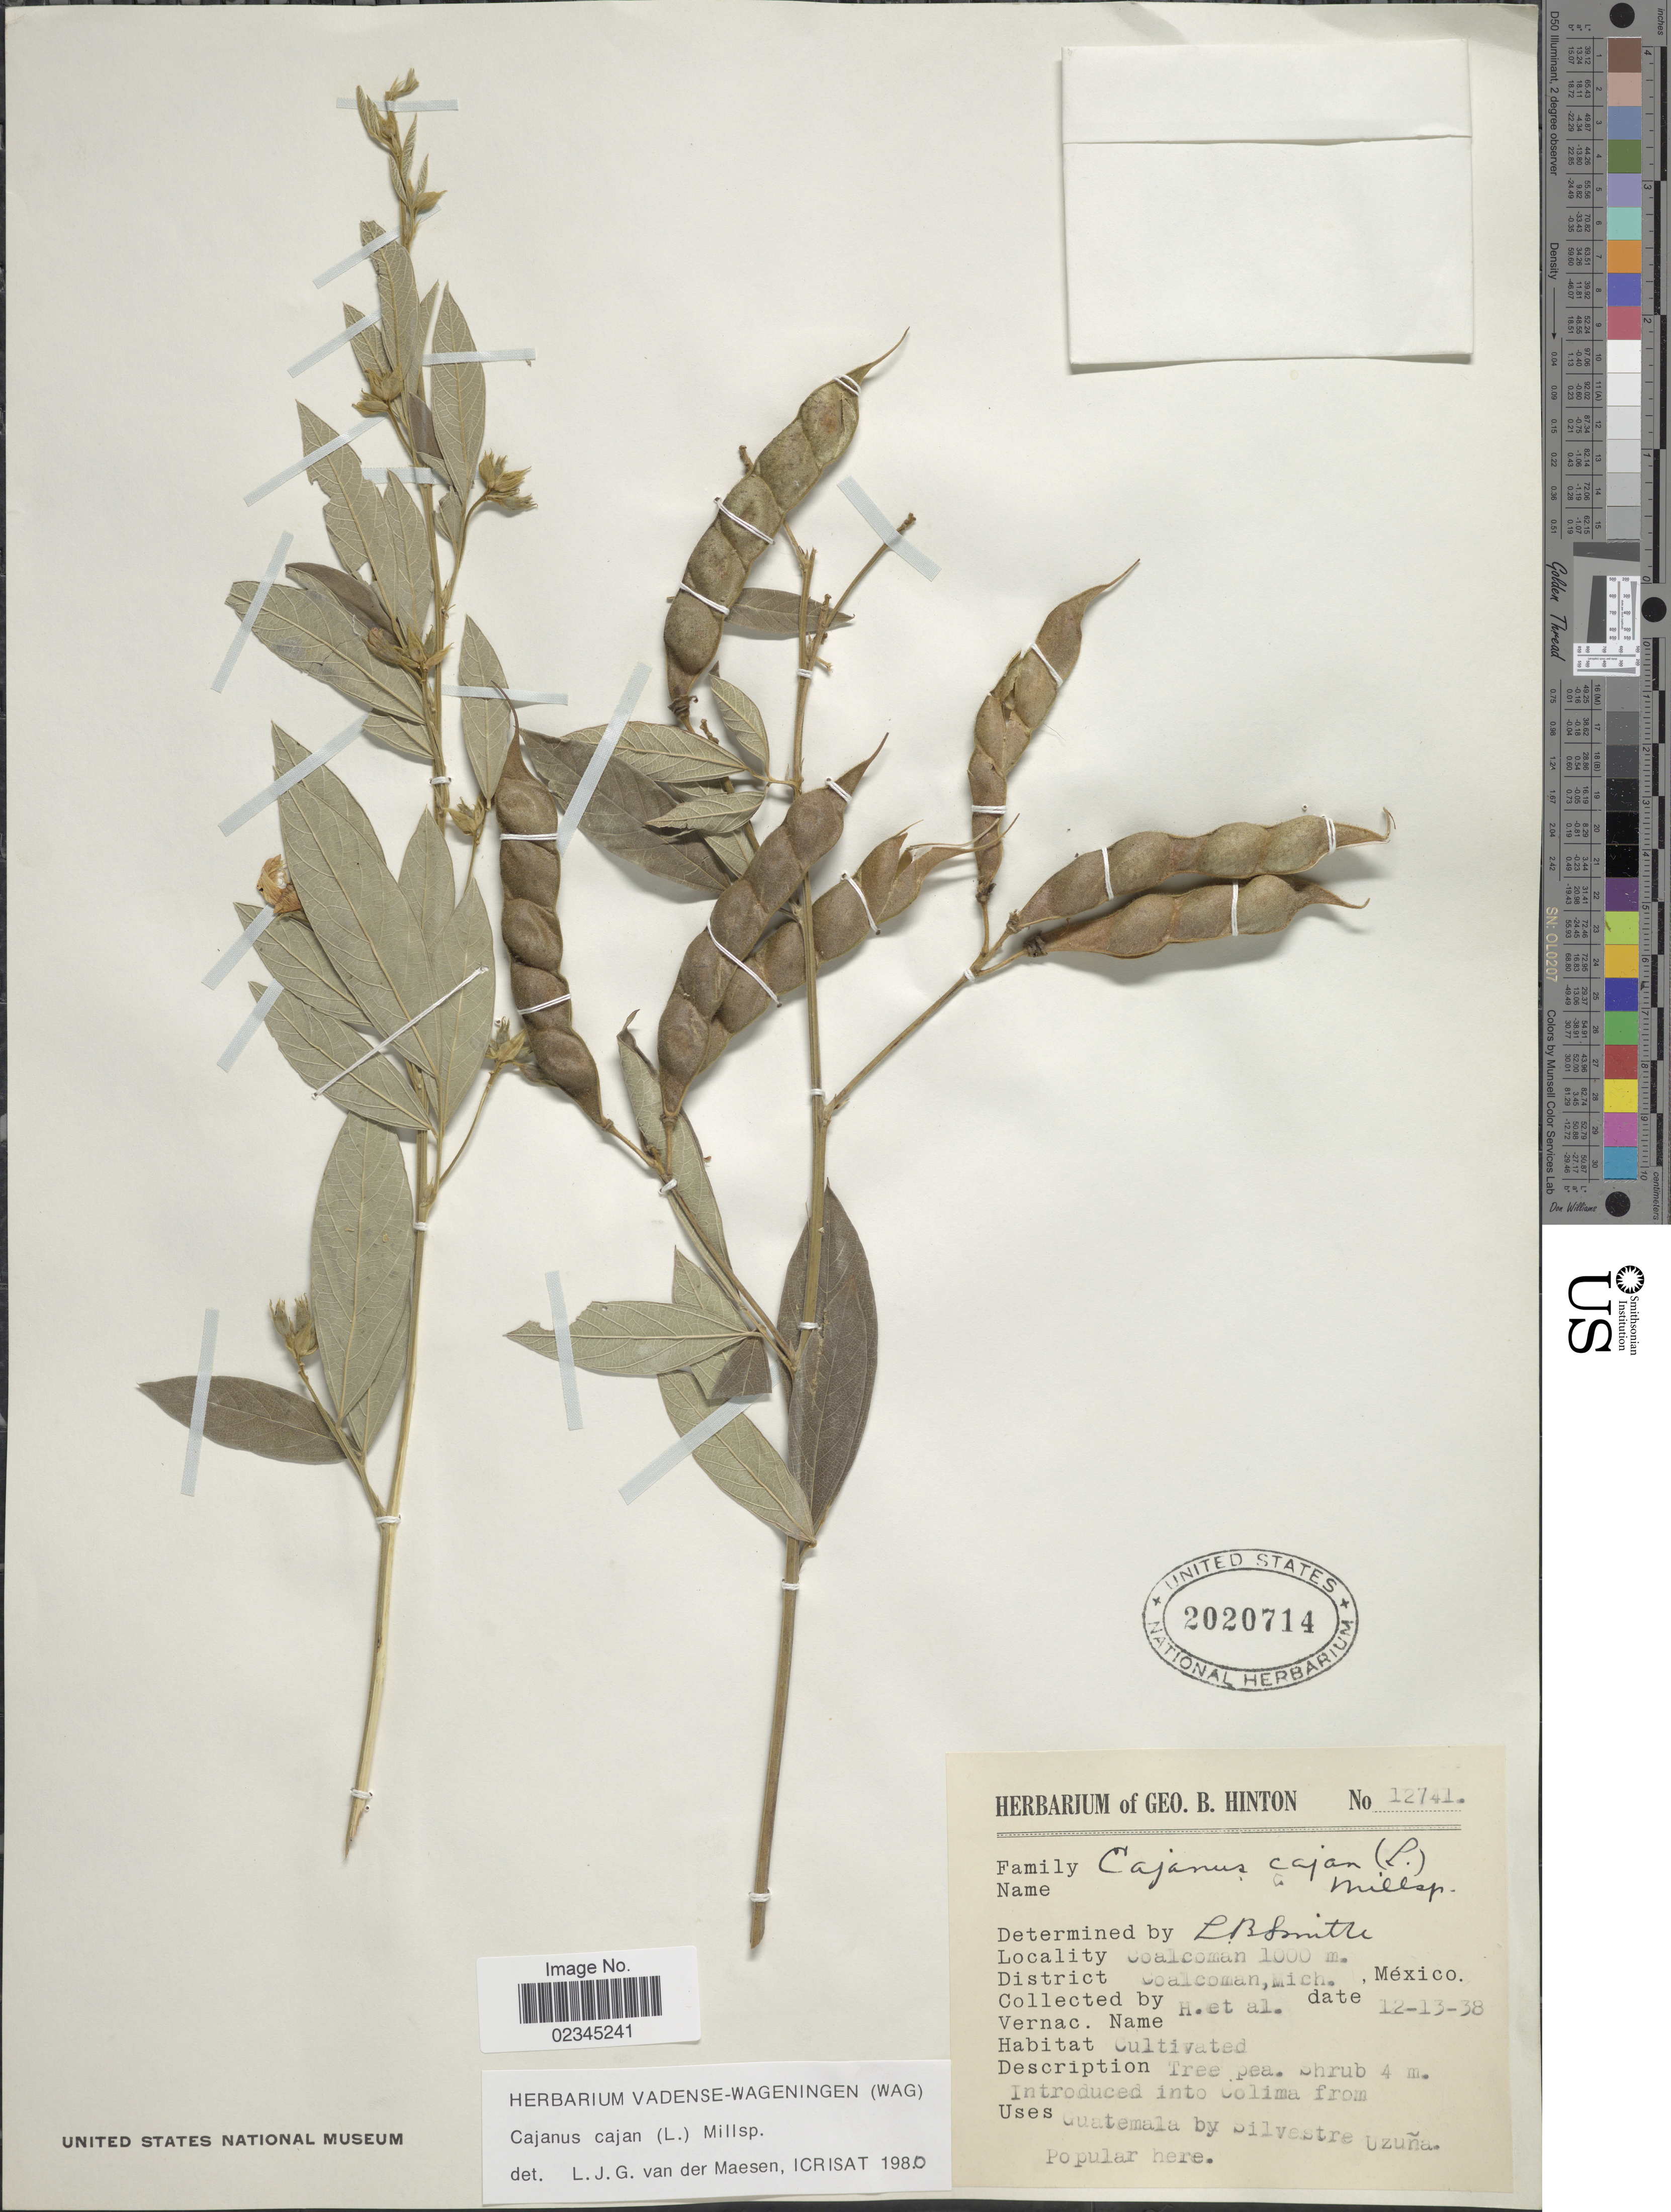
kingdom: Plantae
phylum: Tracheophyta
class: Magnoliopsida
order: Fabales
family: Fabaceae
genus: Cajanus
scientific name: Cajanus cajan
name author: (L.) Huth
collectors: G. B. Hinton & et al.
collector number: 12741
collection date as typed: Transcribed d/m/y: 13/12/38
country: Mexico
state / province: Michoacán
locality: District Coalcoman. Coalcoman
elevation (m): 1000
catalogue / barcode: US 2020714